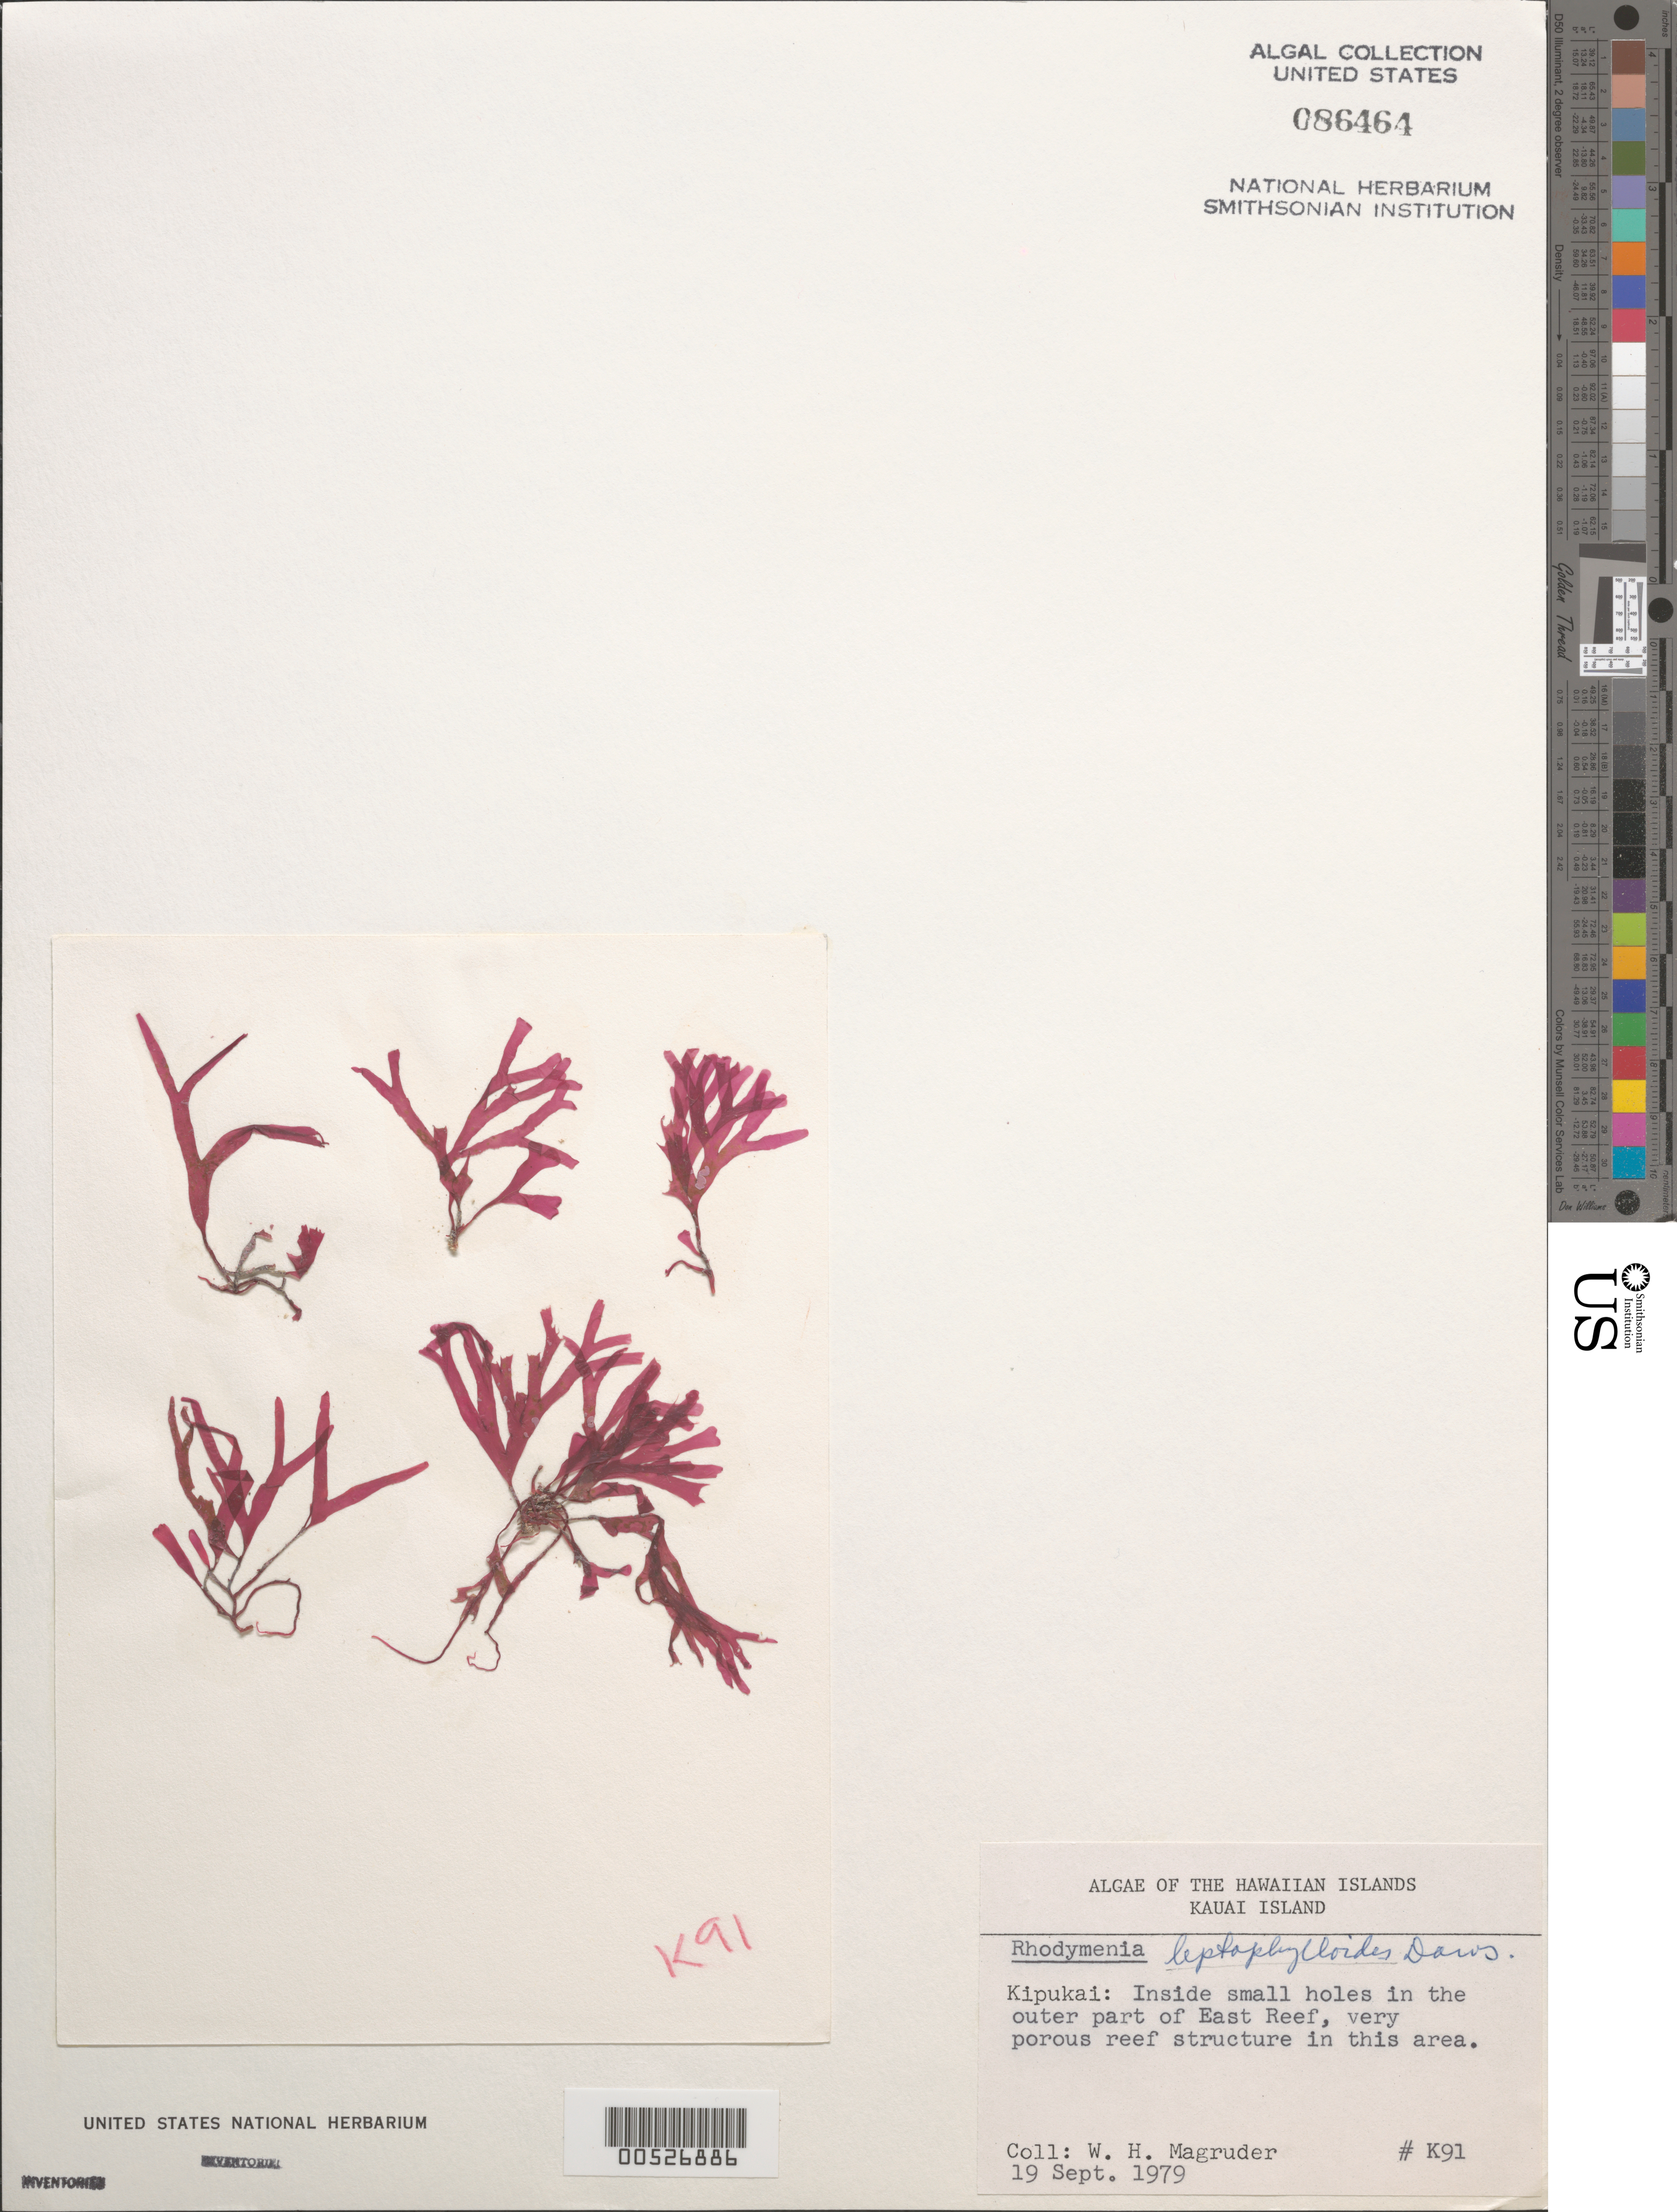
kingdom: Plantae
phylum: Rhodophyta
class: Florideophyceae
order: Rhodymeniales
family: Rhodymeniaceae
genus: Rhodymenia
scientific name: Rhodymenia leptophylla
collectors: W. Magruder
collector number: K91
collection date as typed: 19 Sep 1979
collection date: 1979-09-19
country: United States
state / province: Hawaii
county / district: Kauai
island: Kaua'i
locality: Kipukai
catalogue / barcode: US 86464